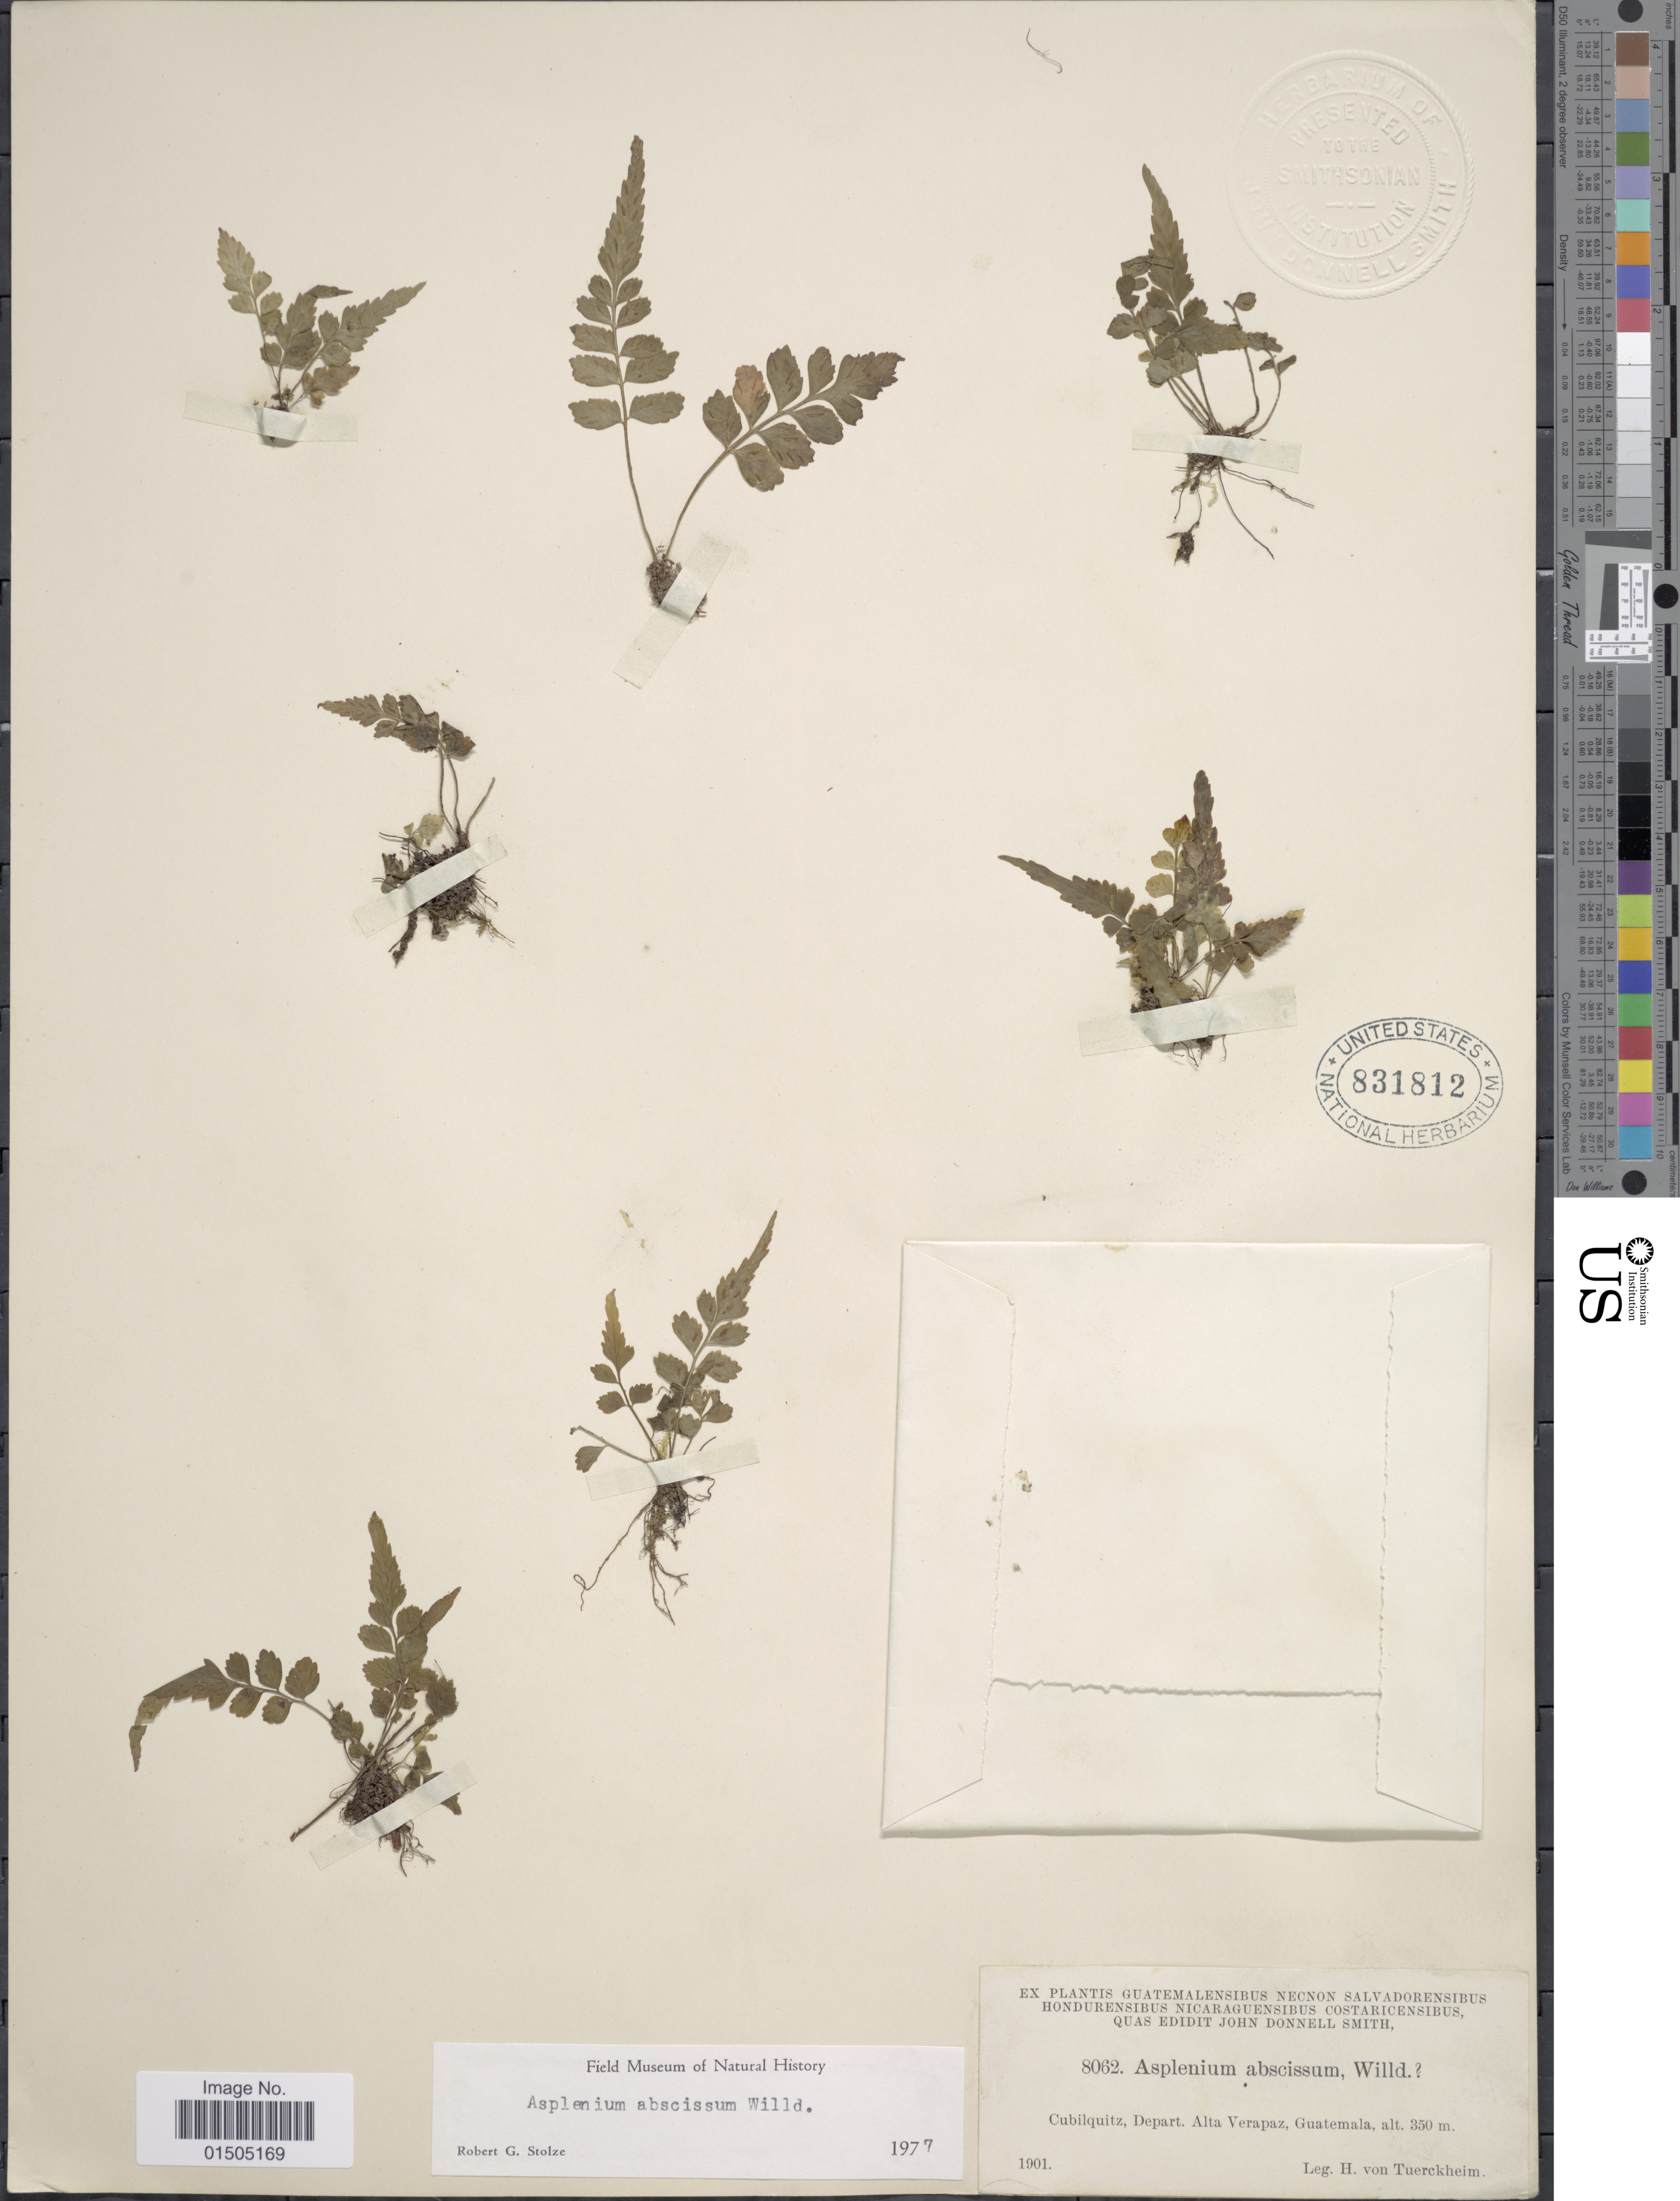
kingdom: Plantae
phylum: Tracheophyta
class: Polypodiopsida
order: Polypodiales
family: Aspleniaceae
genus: Asplenium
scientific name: Asplenium abscissum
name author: Willd.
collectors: H. von Tuerckheim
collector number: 8062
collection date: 1901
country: Guatemala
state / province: Alta Verapaz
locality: Cubilquitz.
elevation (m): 350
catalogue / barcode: US 831812